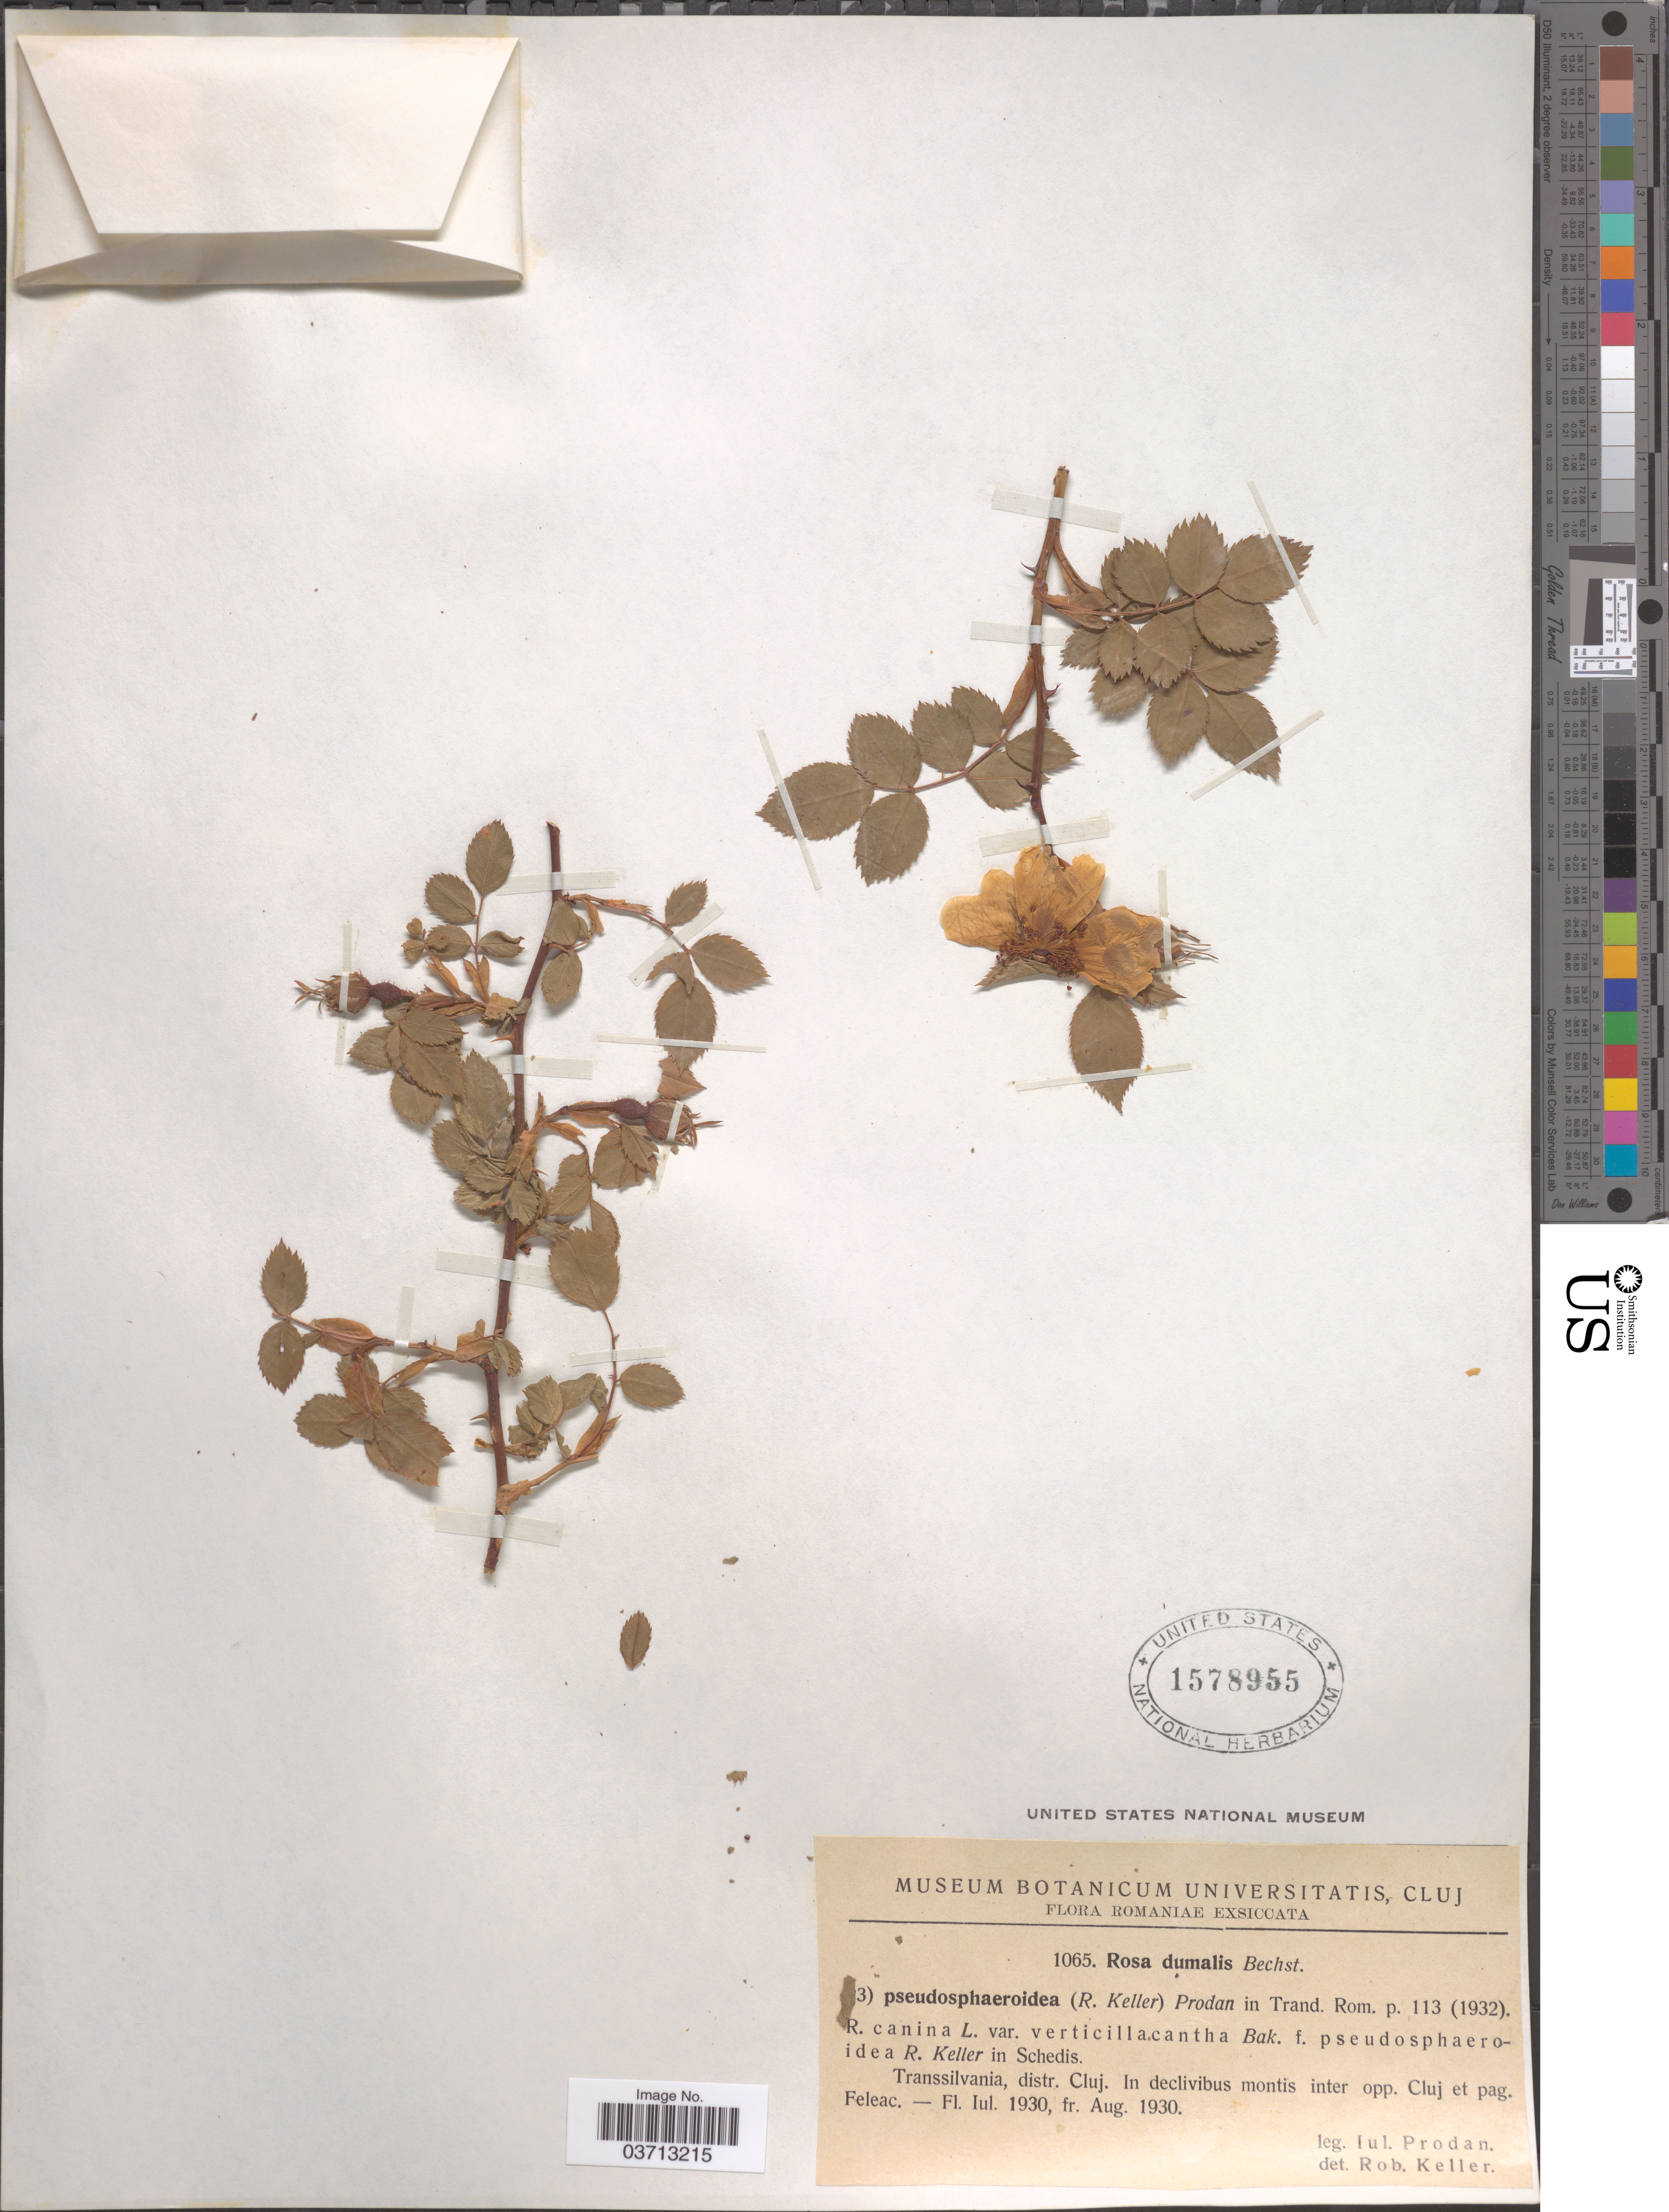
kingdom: Plantae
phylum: Tracheophyta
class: Magnoliopsida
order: Rosales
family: Rosaceae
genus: Rosa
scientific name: Rosa dumalis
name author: Bechst.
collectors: J. Prodan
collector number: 1065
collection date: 1930-07/1930-08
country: Romania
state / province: Cluj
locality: Transsilvania, distr. Cluj. In declivibus montis inter opp. Cluj et pag. Feleac.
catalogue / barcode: US 1578955